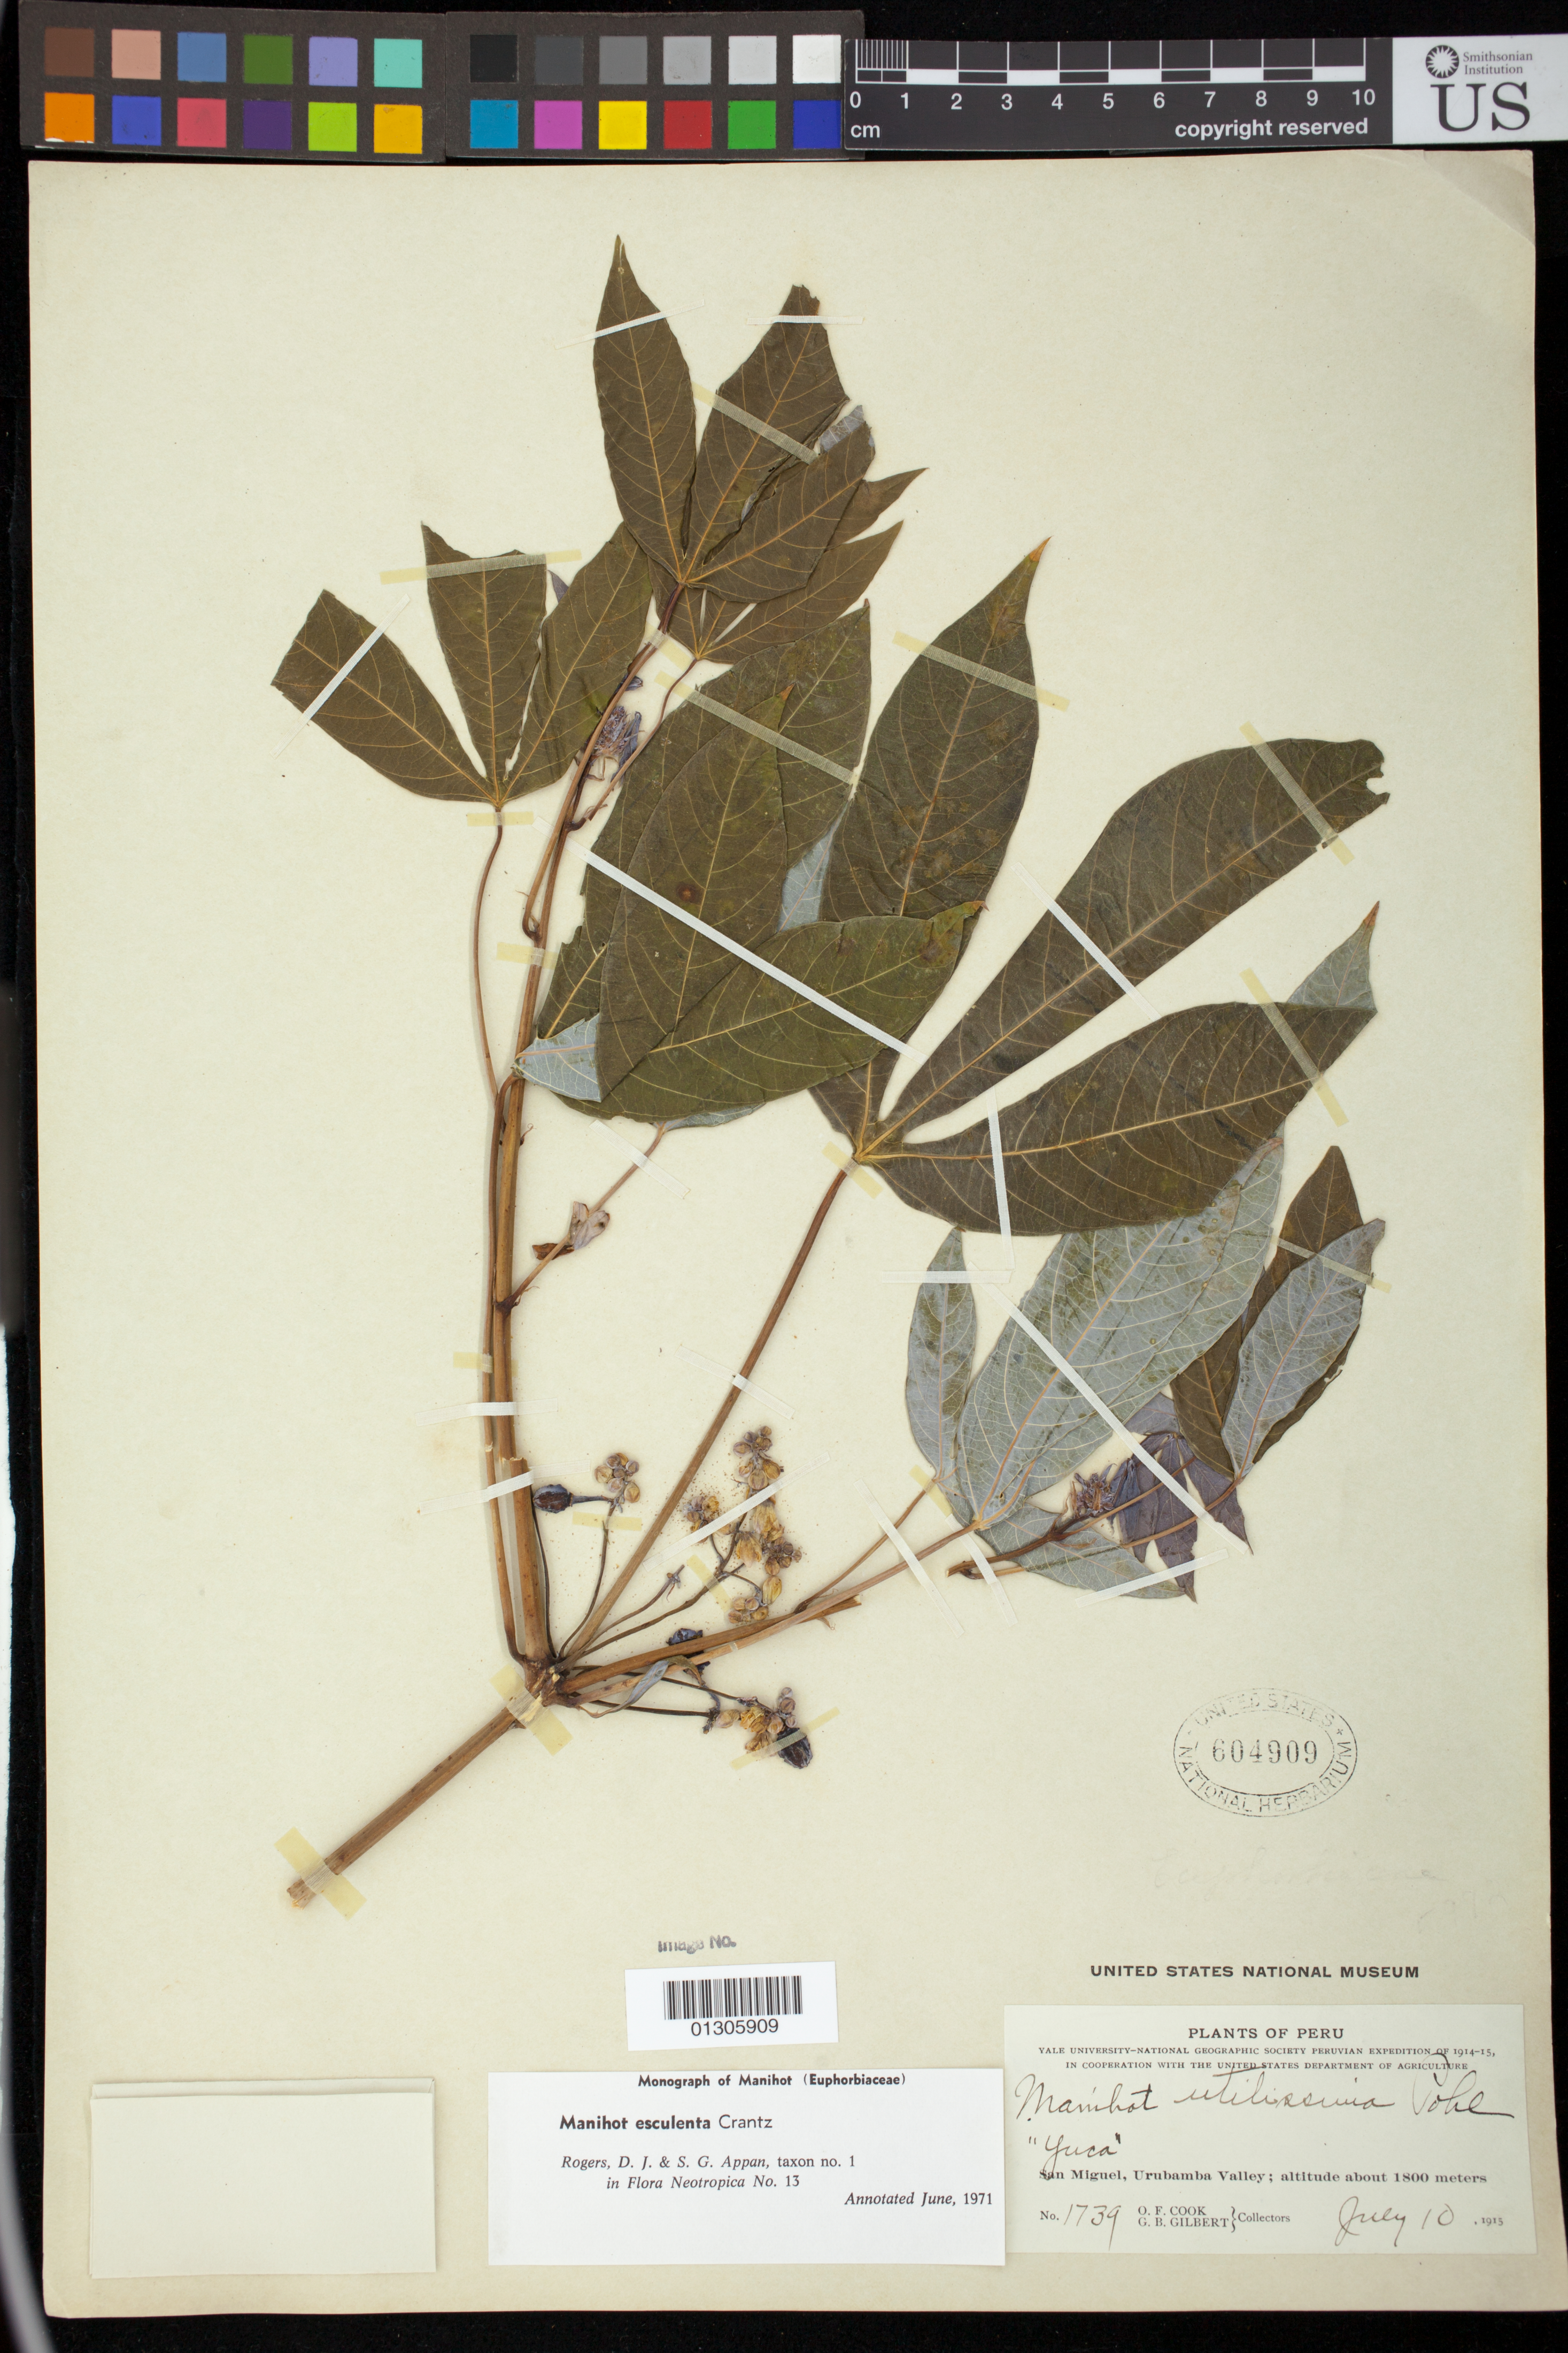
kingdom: Plantae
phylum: Tracheophyta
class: Magnoliopsida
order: Malpighiales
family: Euphorbiaceae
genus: Manihot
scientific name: Manihot esculenta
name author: Crantz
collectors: O. F. Cook & G. B. Gilbert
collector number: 1739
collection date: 1915-10-07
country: Peru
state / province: Cusco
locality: San Miguel, Urubamba Valley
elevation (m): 1800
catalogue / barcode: US 604909